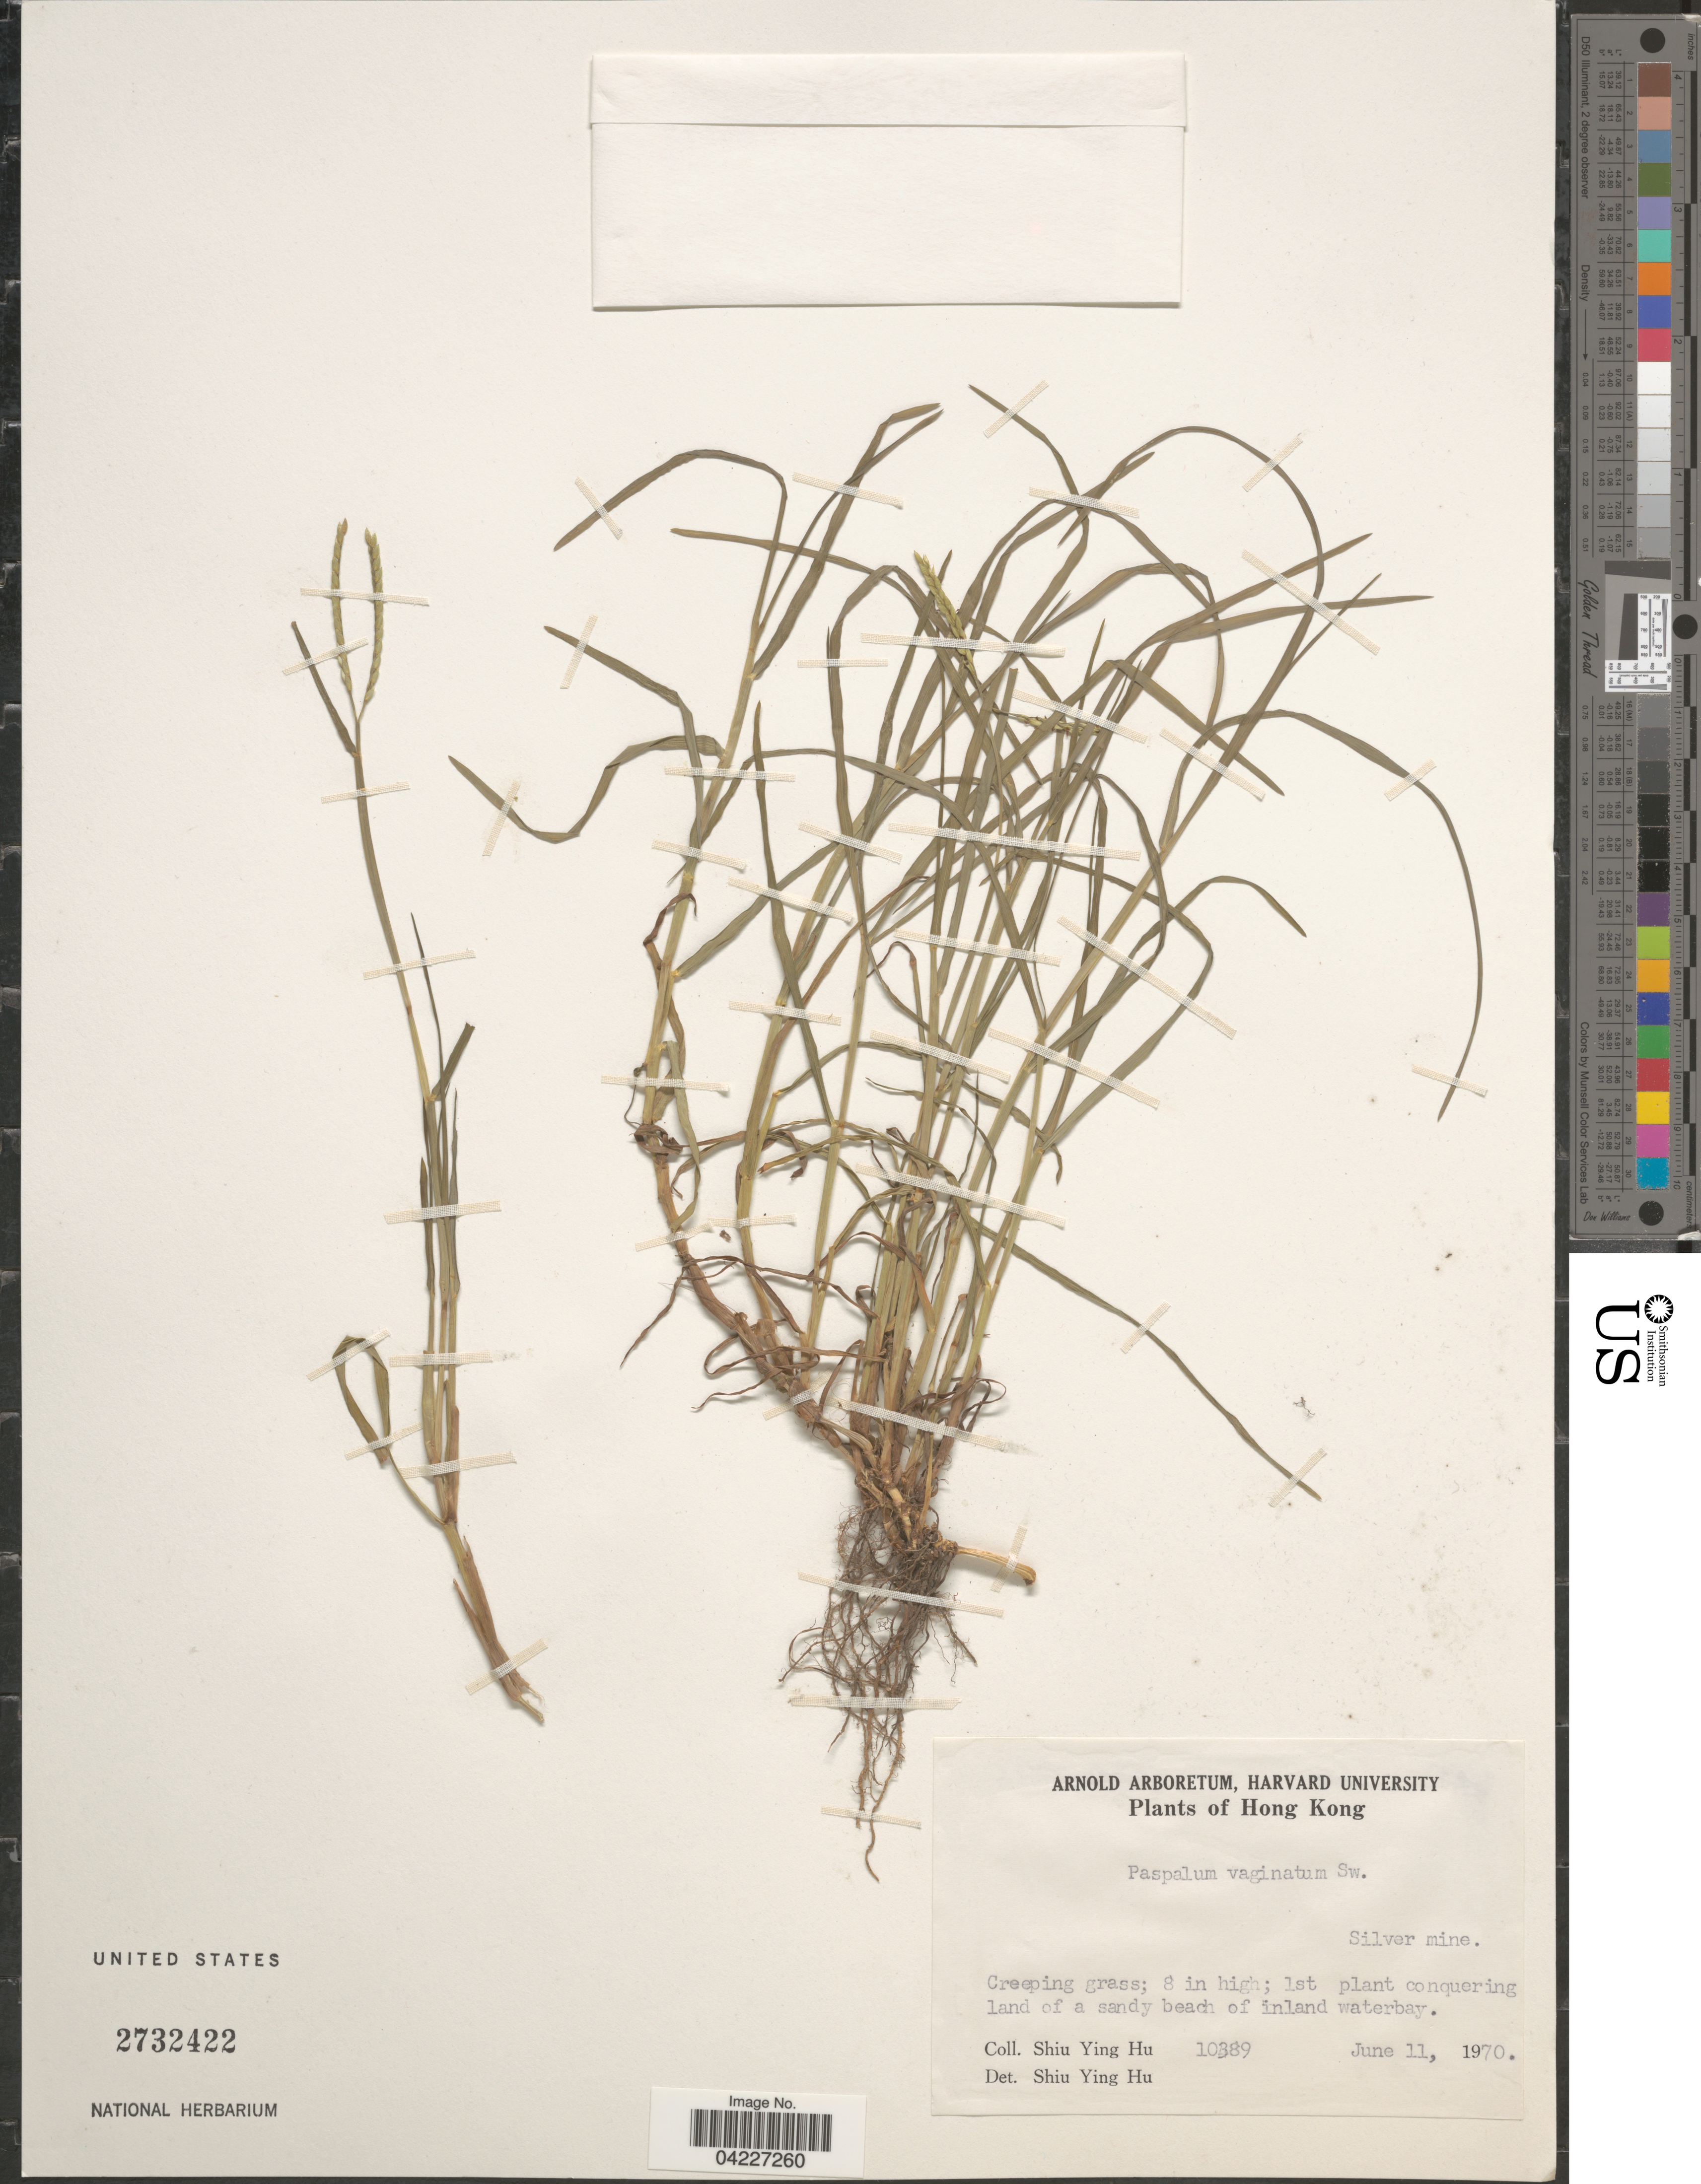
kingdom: Plantae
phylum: Tracheophyta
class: Liliopsida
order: Poales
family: Poaceae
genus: Paspalum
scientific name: Paspalum distichum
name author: L.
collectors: S. Y. Hu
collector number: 10389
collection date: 1970-06-11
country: China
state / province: Hong Kong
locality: Silver mine.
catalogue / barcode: US 2732442